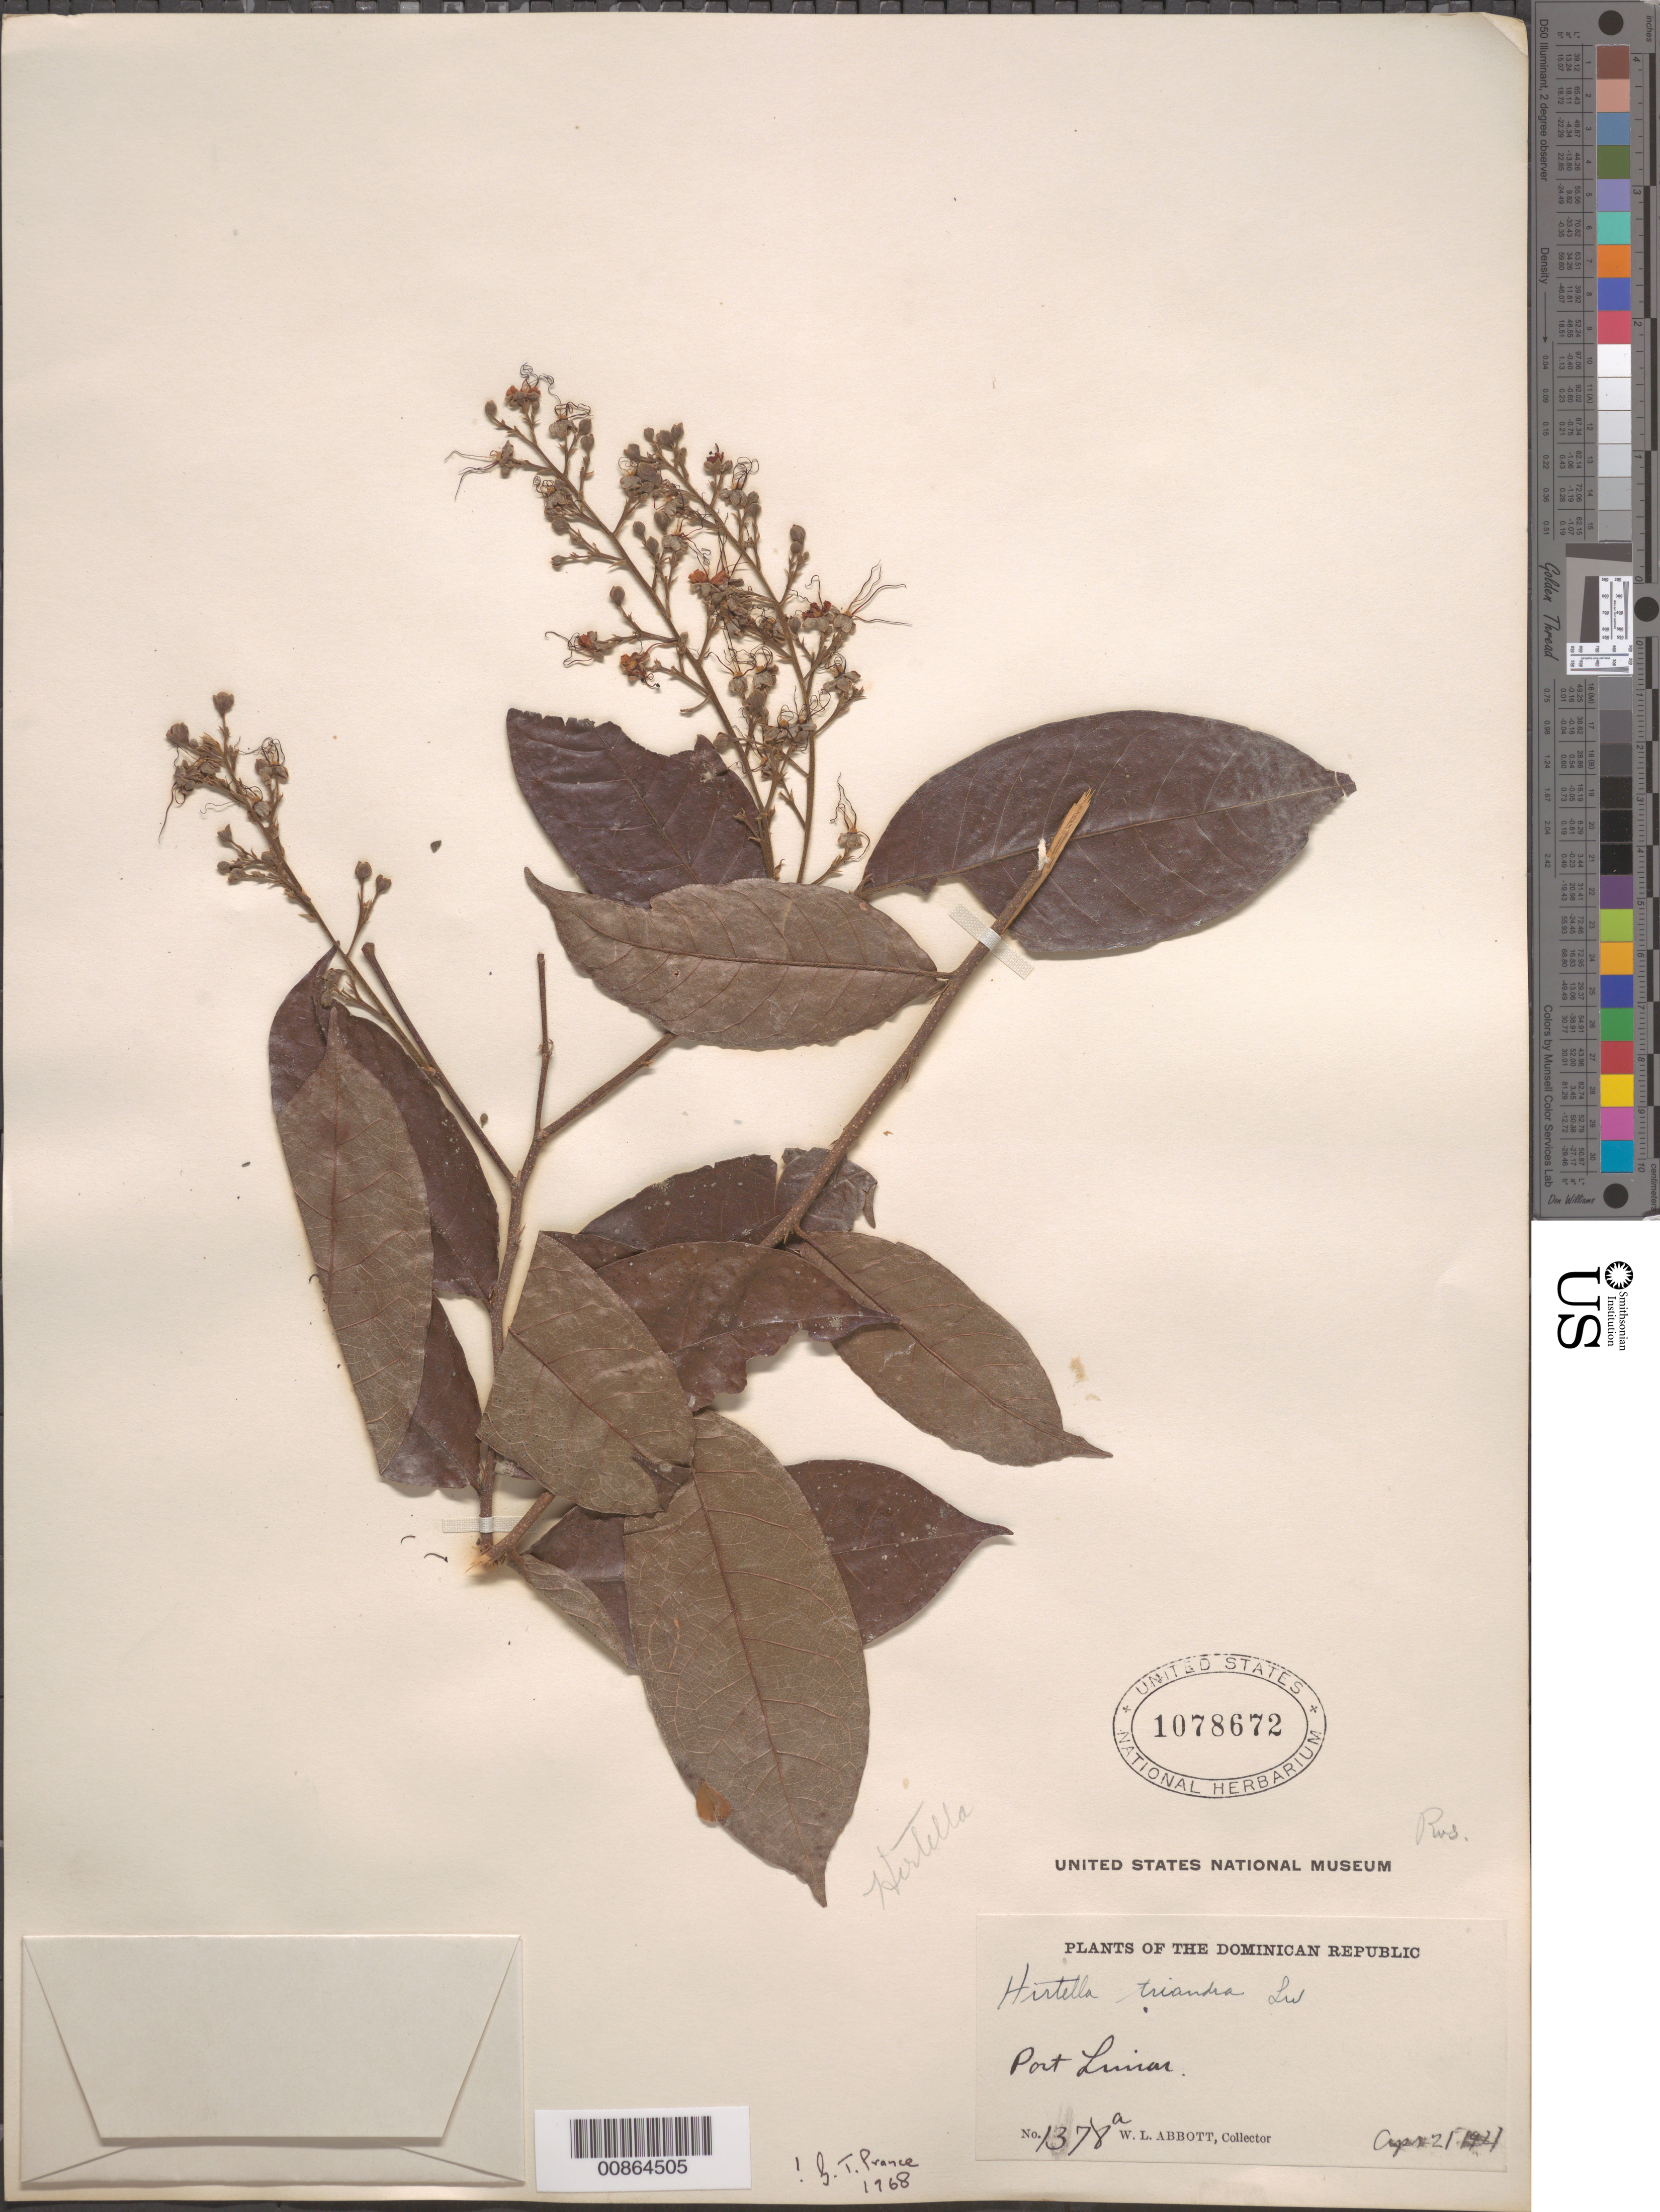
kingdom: Plantae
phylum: Tracheophyta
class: Magnoliopsida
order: Malpighiales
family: Chrysobalanaceae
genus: Hirtella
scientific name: Hirtella triandra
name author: Sw.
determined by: Prance, G. T.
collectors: W. L. Abbott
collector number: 1378a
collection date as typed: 21 Apr 1921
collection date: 1921-04-21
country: Dominican Republic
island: Hispaniola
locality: Port Limon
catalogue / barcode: US 1078672